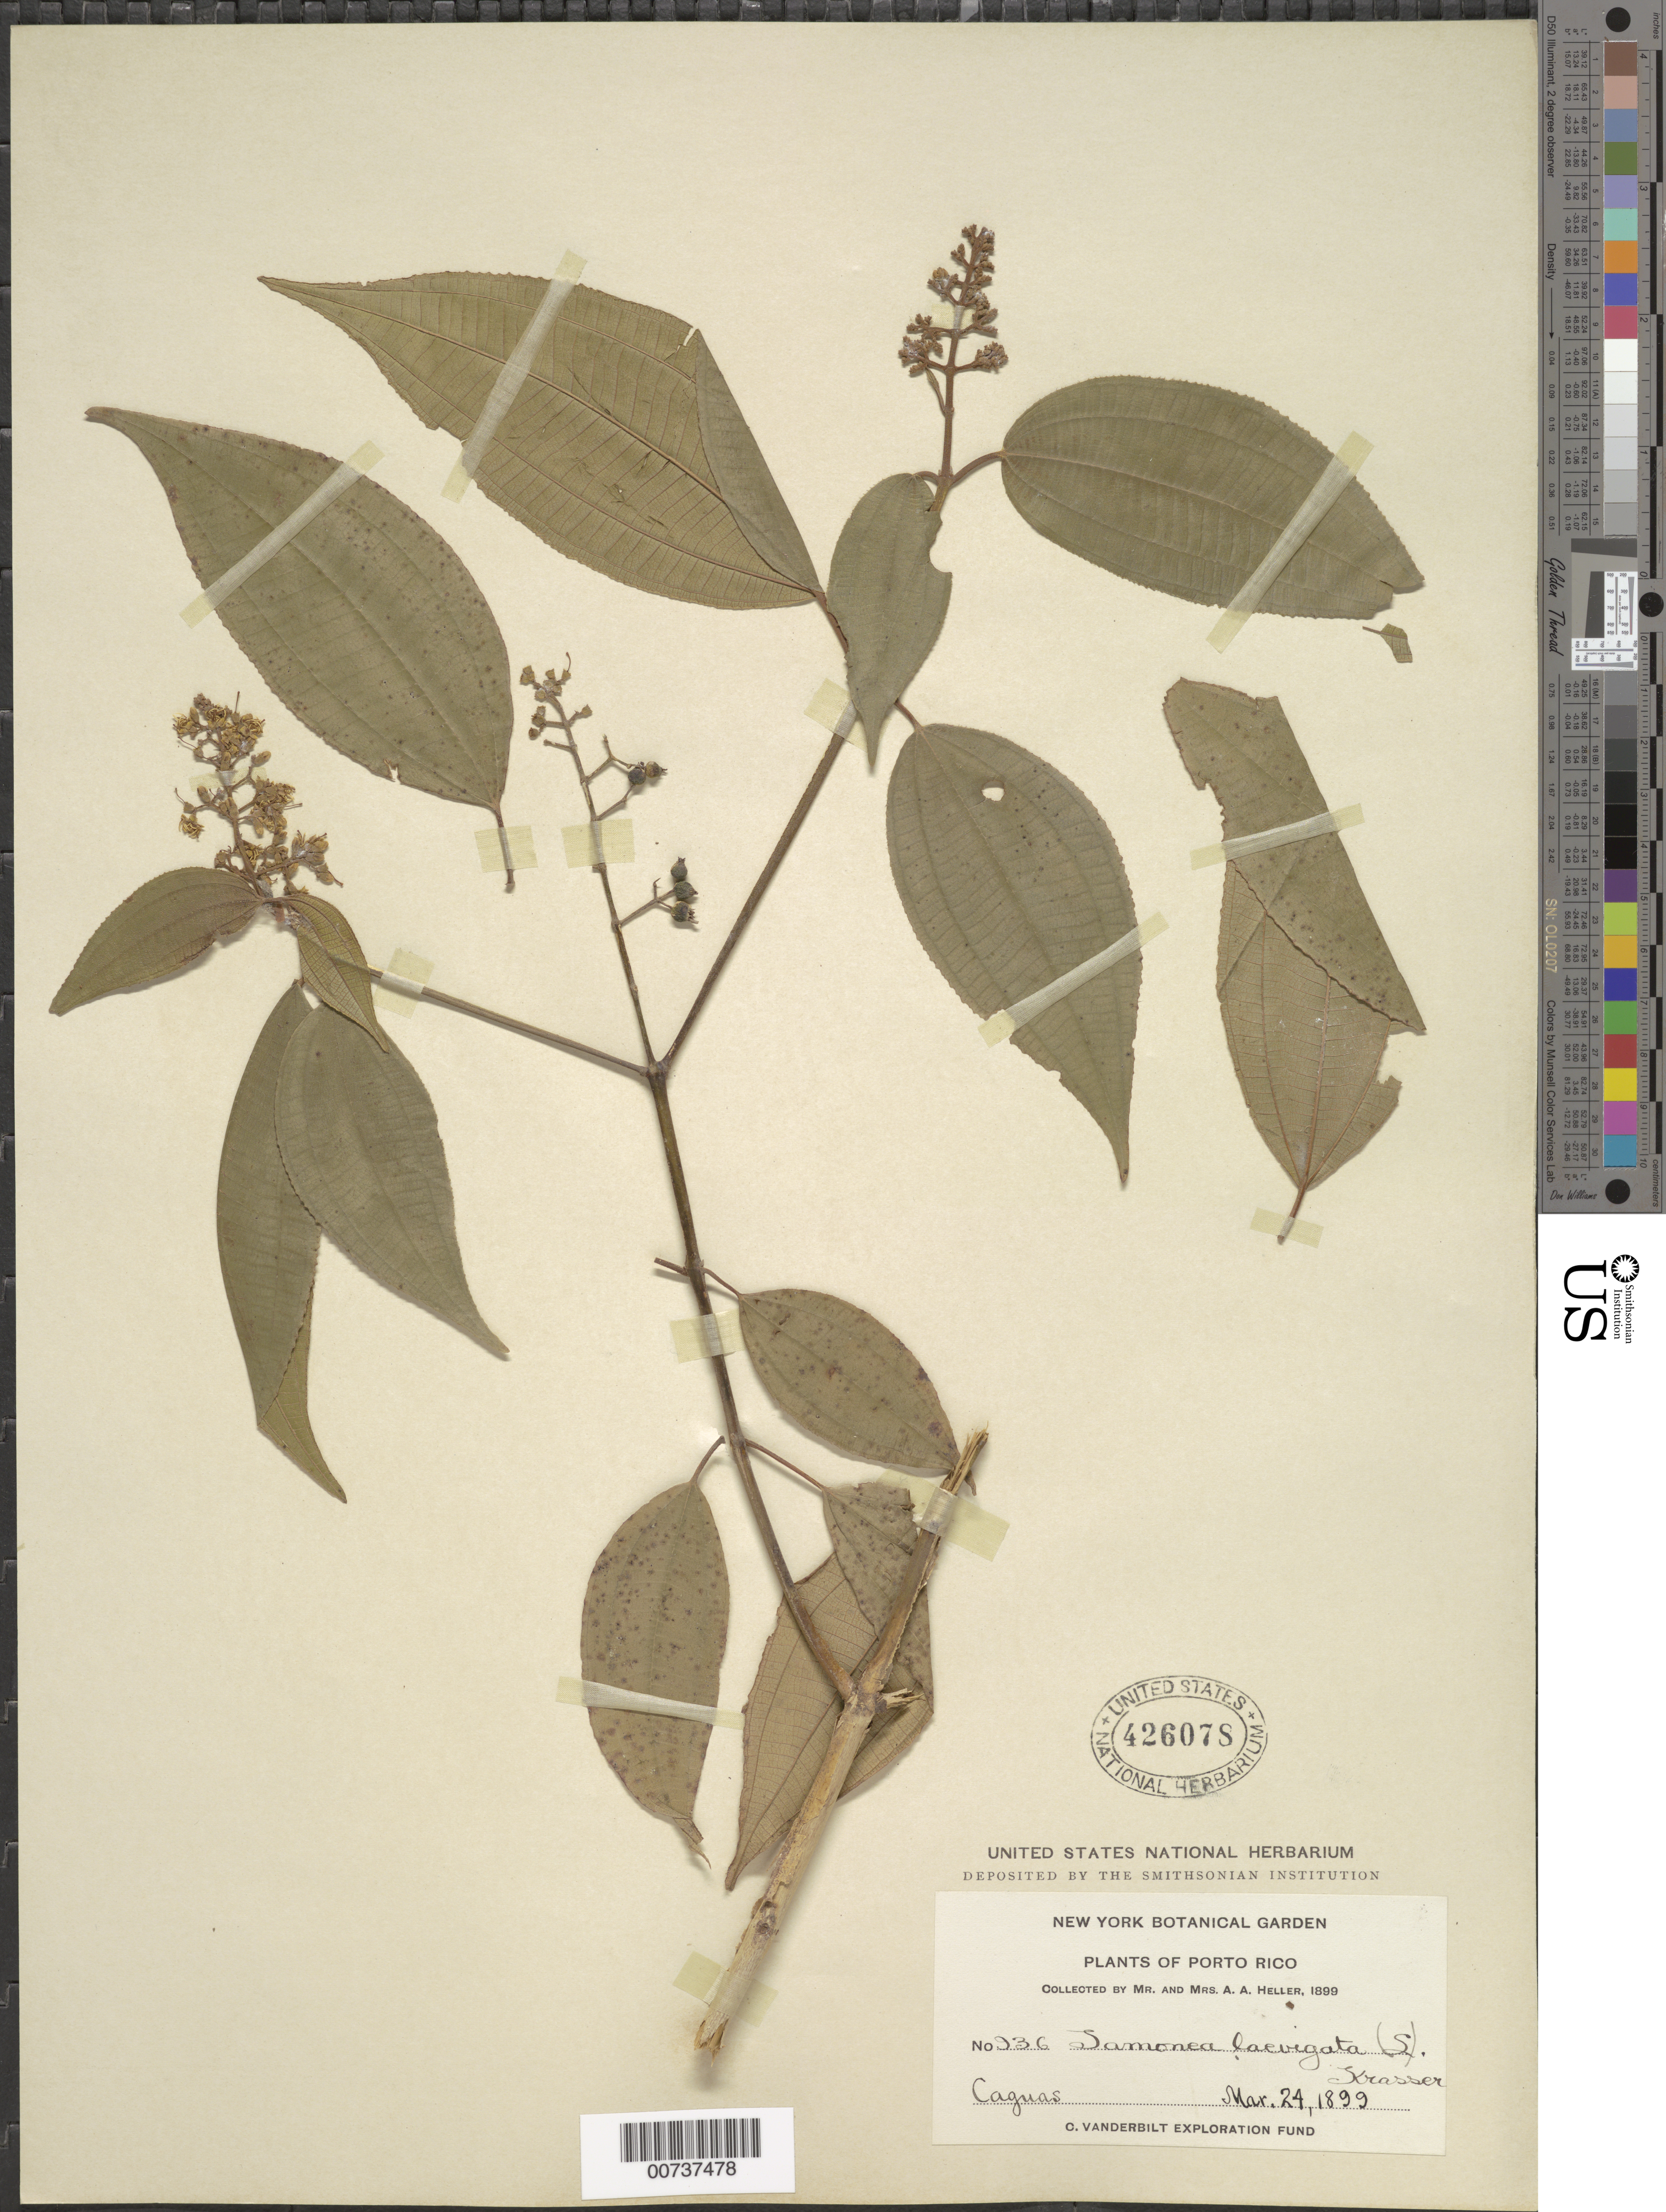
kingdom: Plantae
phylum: Tracheophyta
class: Magnoliopsida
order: Myrtales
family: Melastomataceae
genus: Miconia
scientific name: Miconia laevigata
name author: (L.) D. Don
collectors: A. A. Heller & E. G. Heller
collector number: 936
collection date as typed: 24 Mar 1899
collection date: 1899-03-24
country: Puerto Rico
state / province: Caguas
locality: Caguas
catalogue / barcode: US 426078